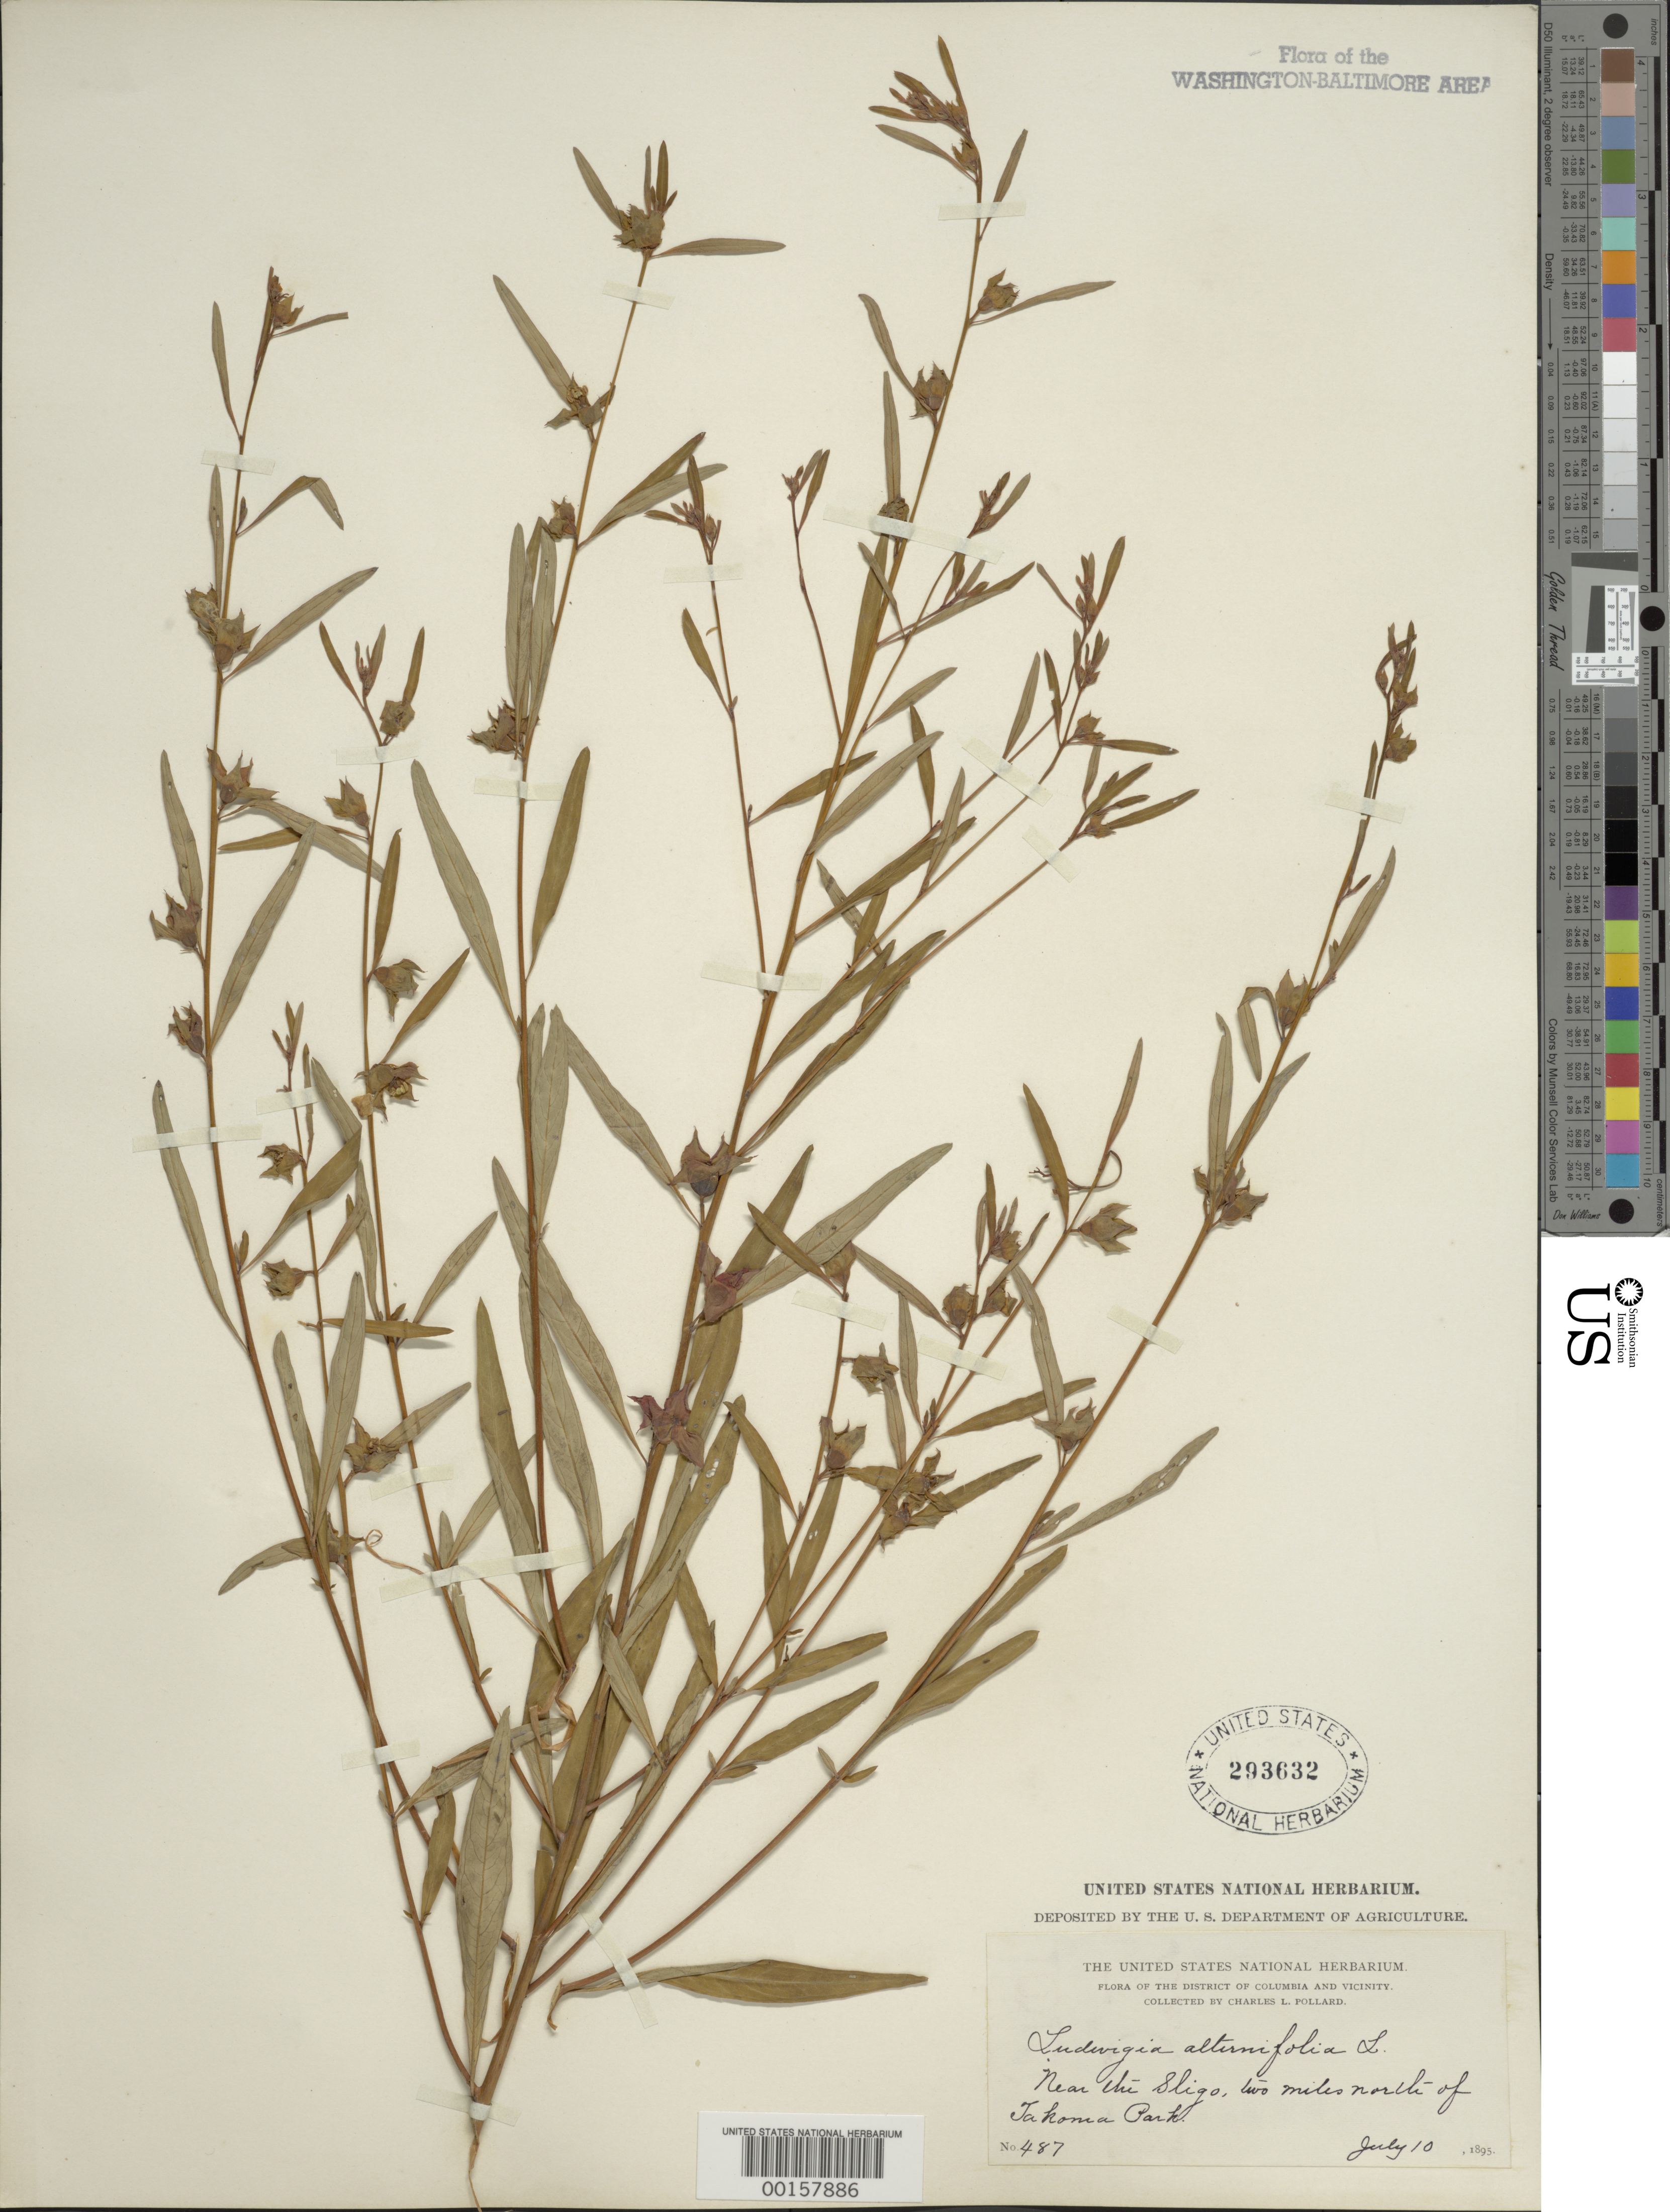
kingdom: Plantae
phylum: Tracheophyta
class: Magnoliopsida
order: Myrtales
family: Onagraceae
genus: Ludwigia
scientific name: Ludwigia alternifolia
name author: L.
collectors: C. L. Pollard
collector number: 487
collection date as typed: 10 Jul 1895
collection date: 1895-07-10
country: United States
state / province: Maryland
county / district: Montgomery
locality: Near the Sligo, 2 mi. N of Takoma Park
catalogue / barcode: US 293632